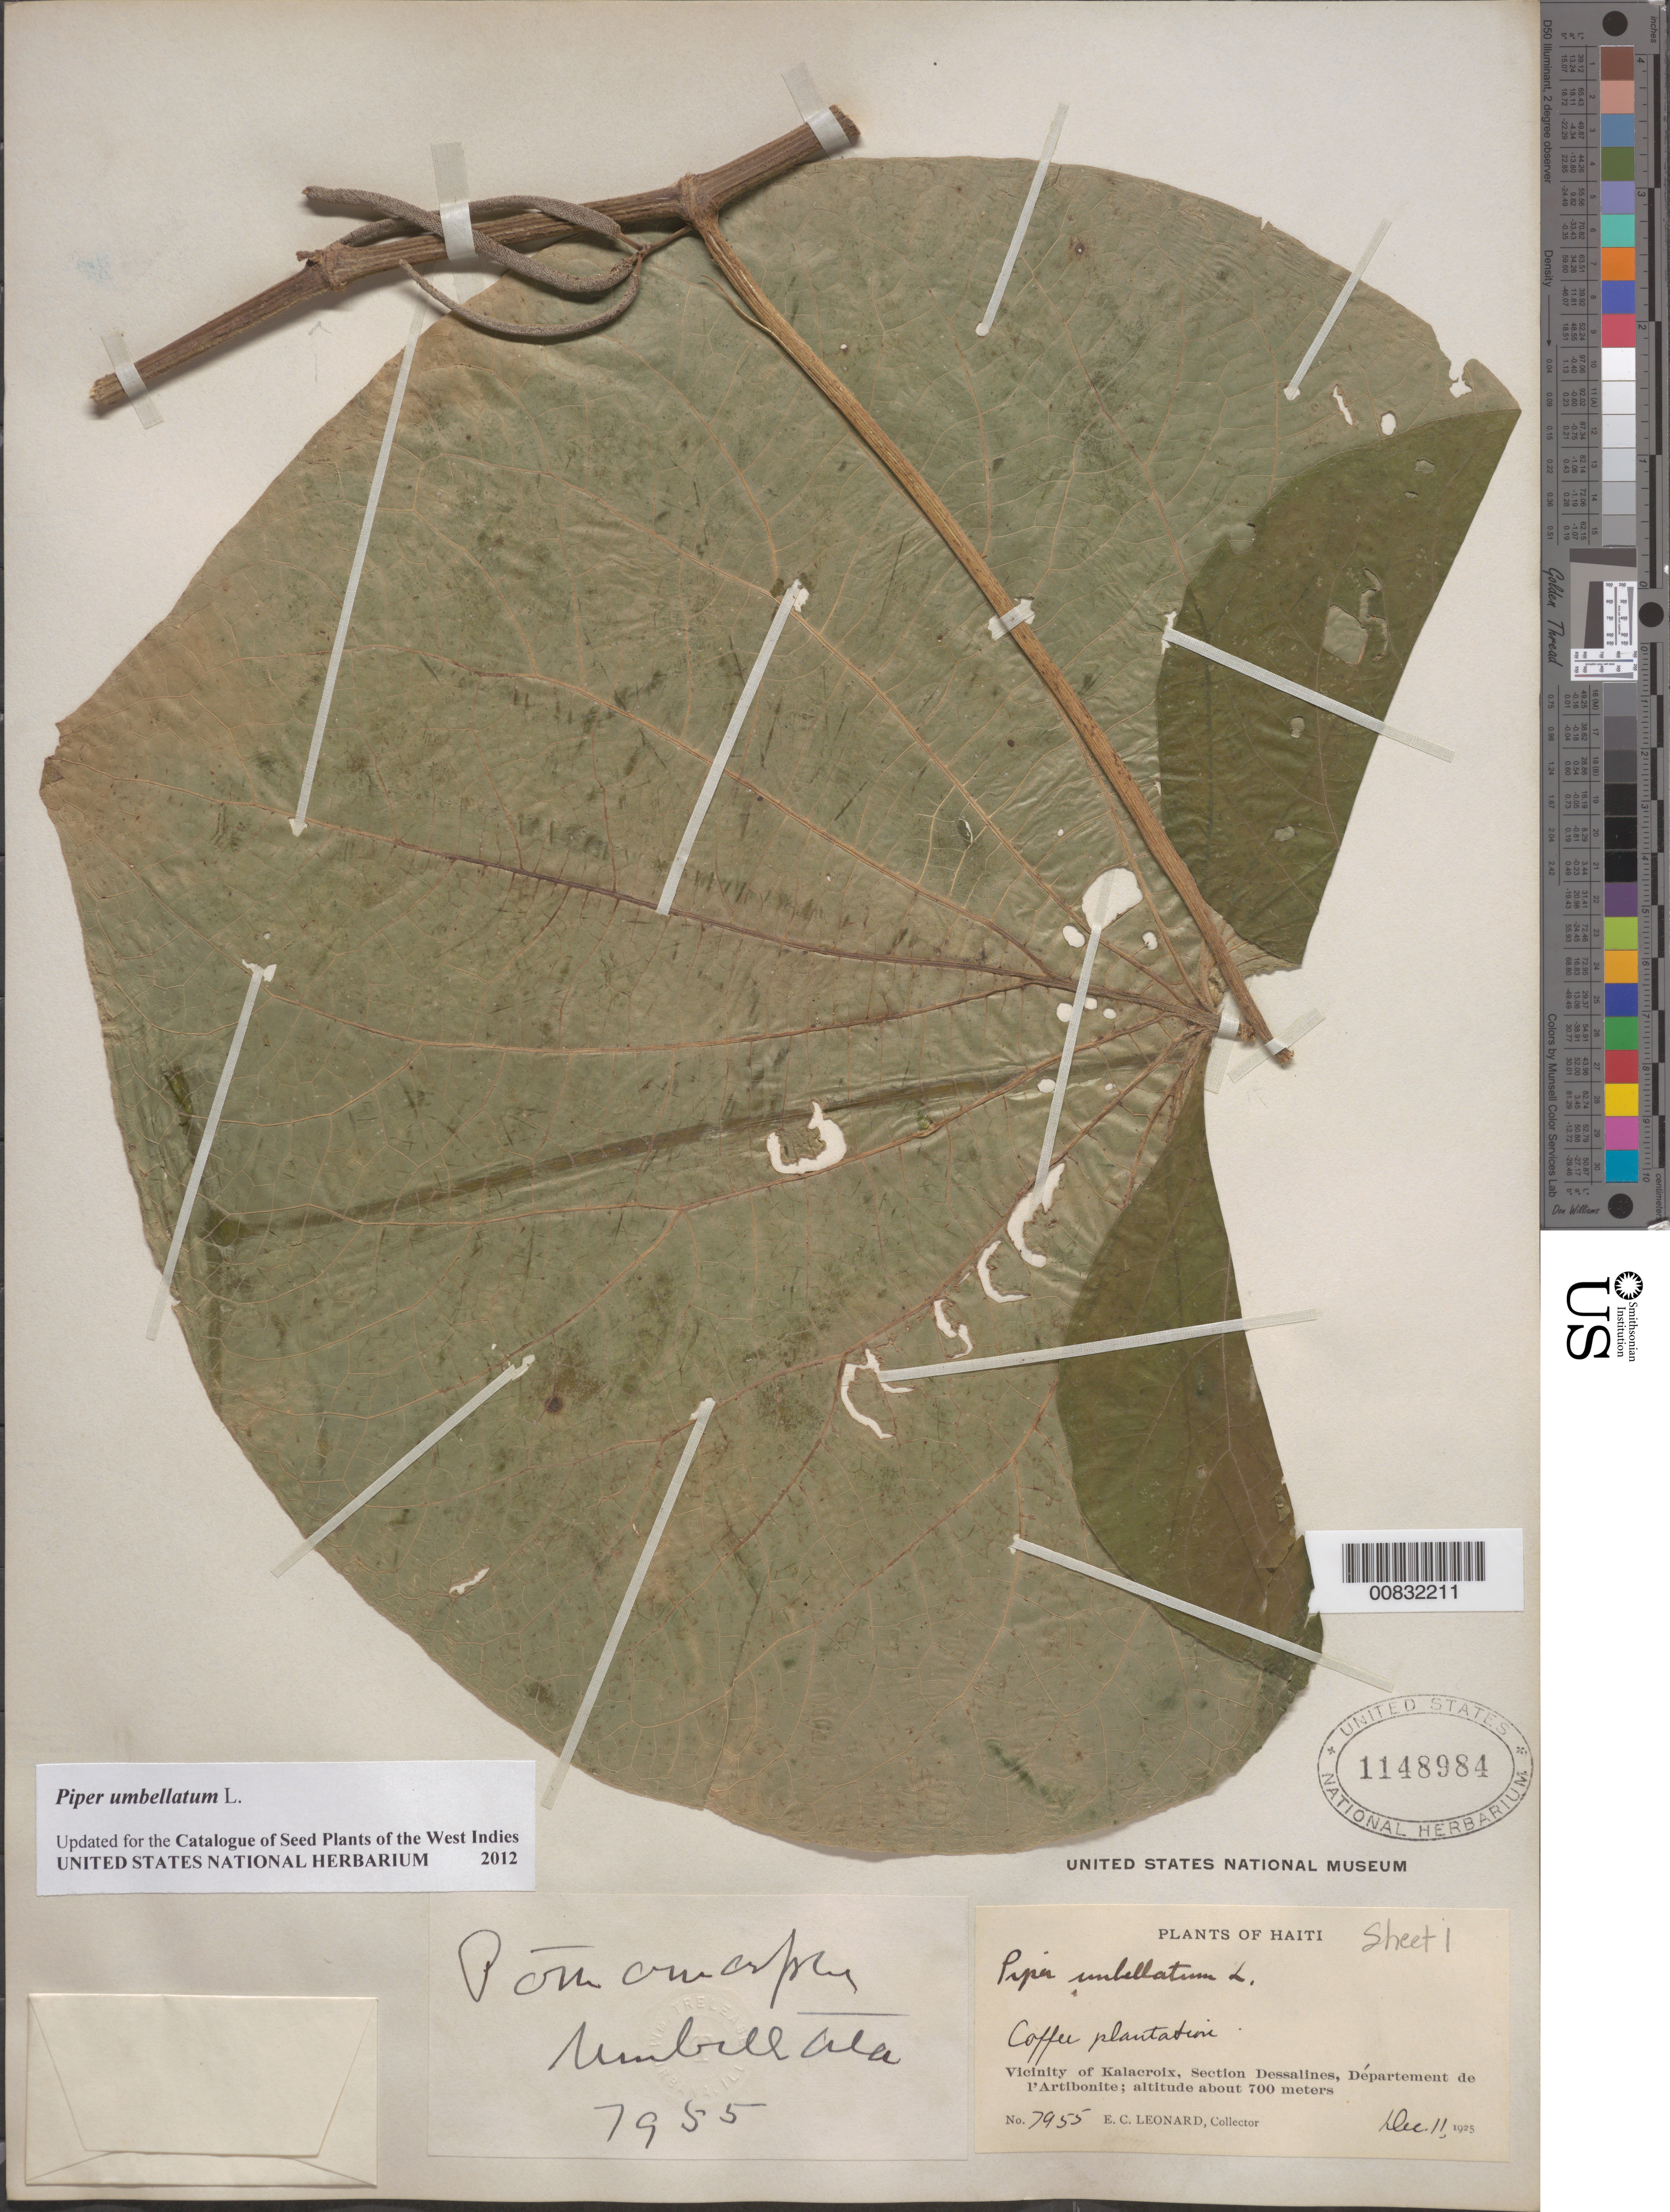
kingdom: Plantae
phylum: Tracheophyta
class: Magnoliopsida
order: Piperales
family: Piperaceae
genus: Piper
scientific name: Piper umbellatum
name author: L.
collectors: E. C. Leonard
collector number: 7955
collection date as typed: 11 Dec 1925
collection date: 1925-12-11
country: Haiti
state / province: Artibonite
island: Hispaniola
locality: Vicinity of Kalacroix, Section Dessalines.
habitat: Coffee plantation.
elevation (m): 700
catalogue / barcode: US 1148984